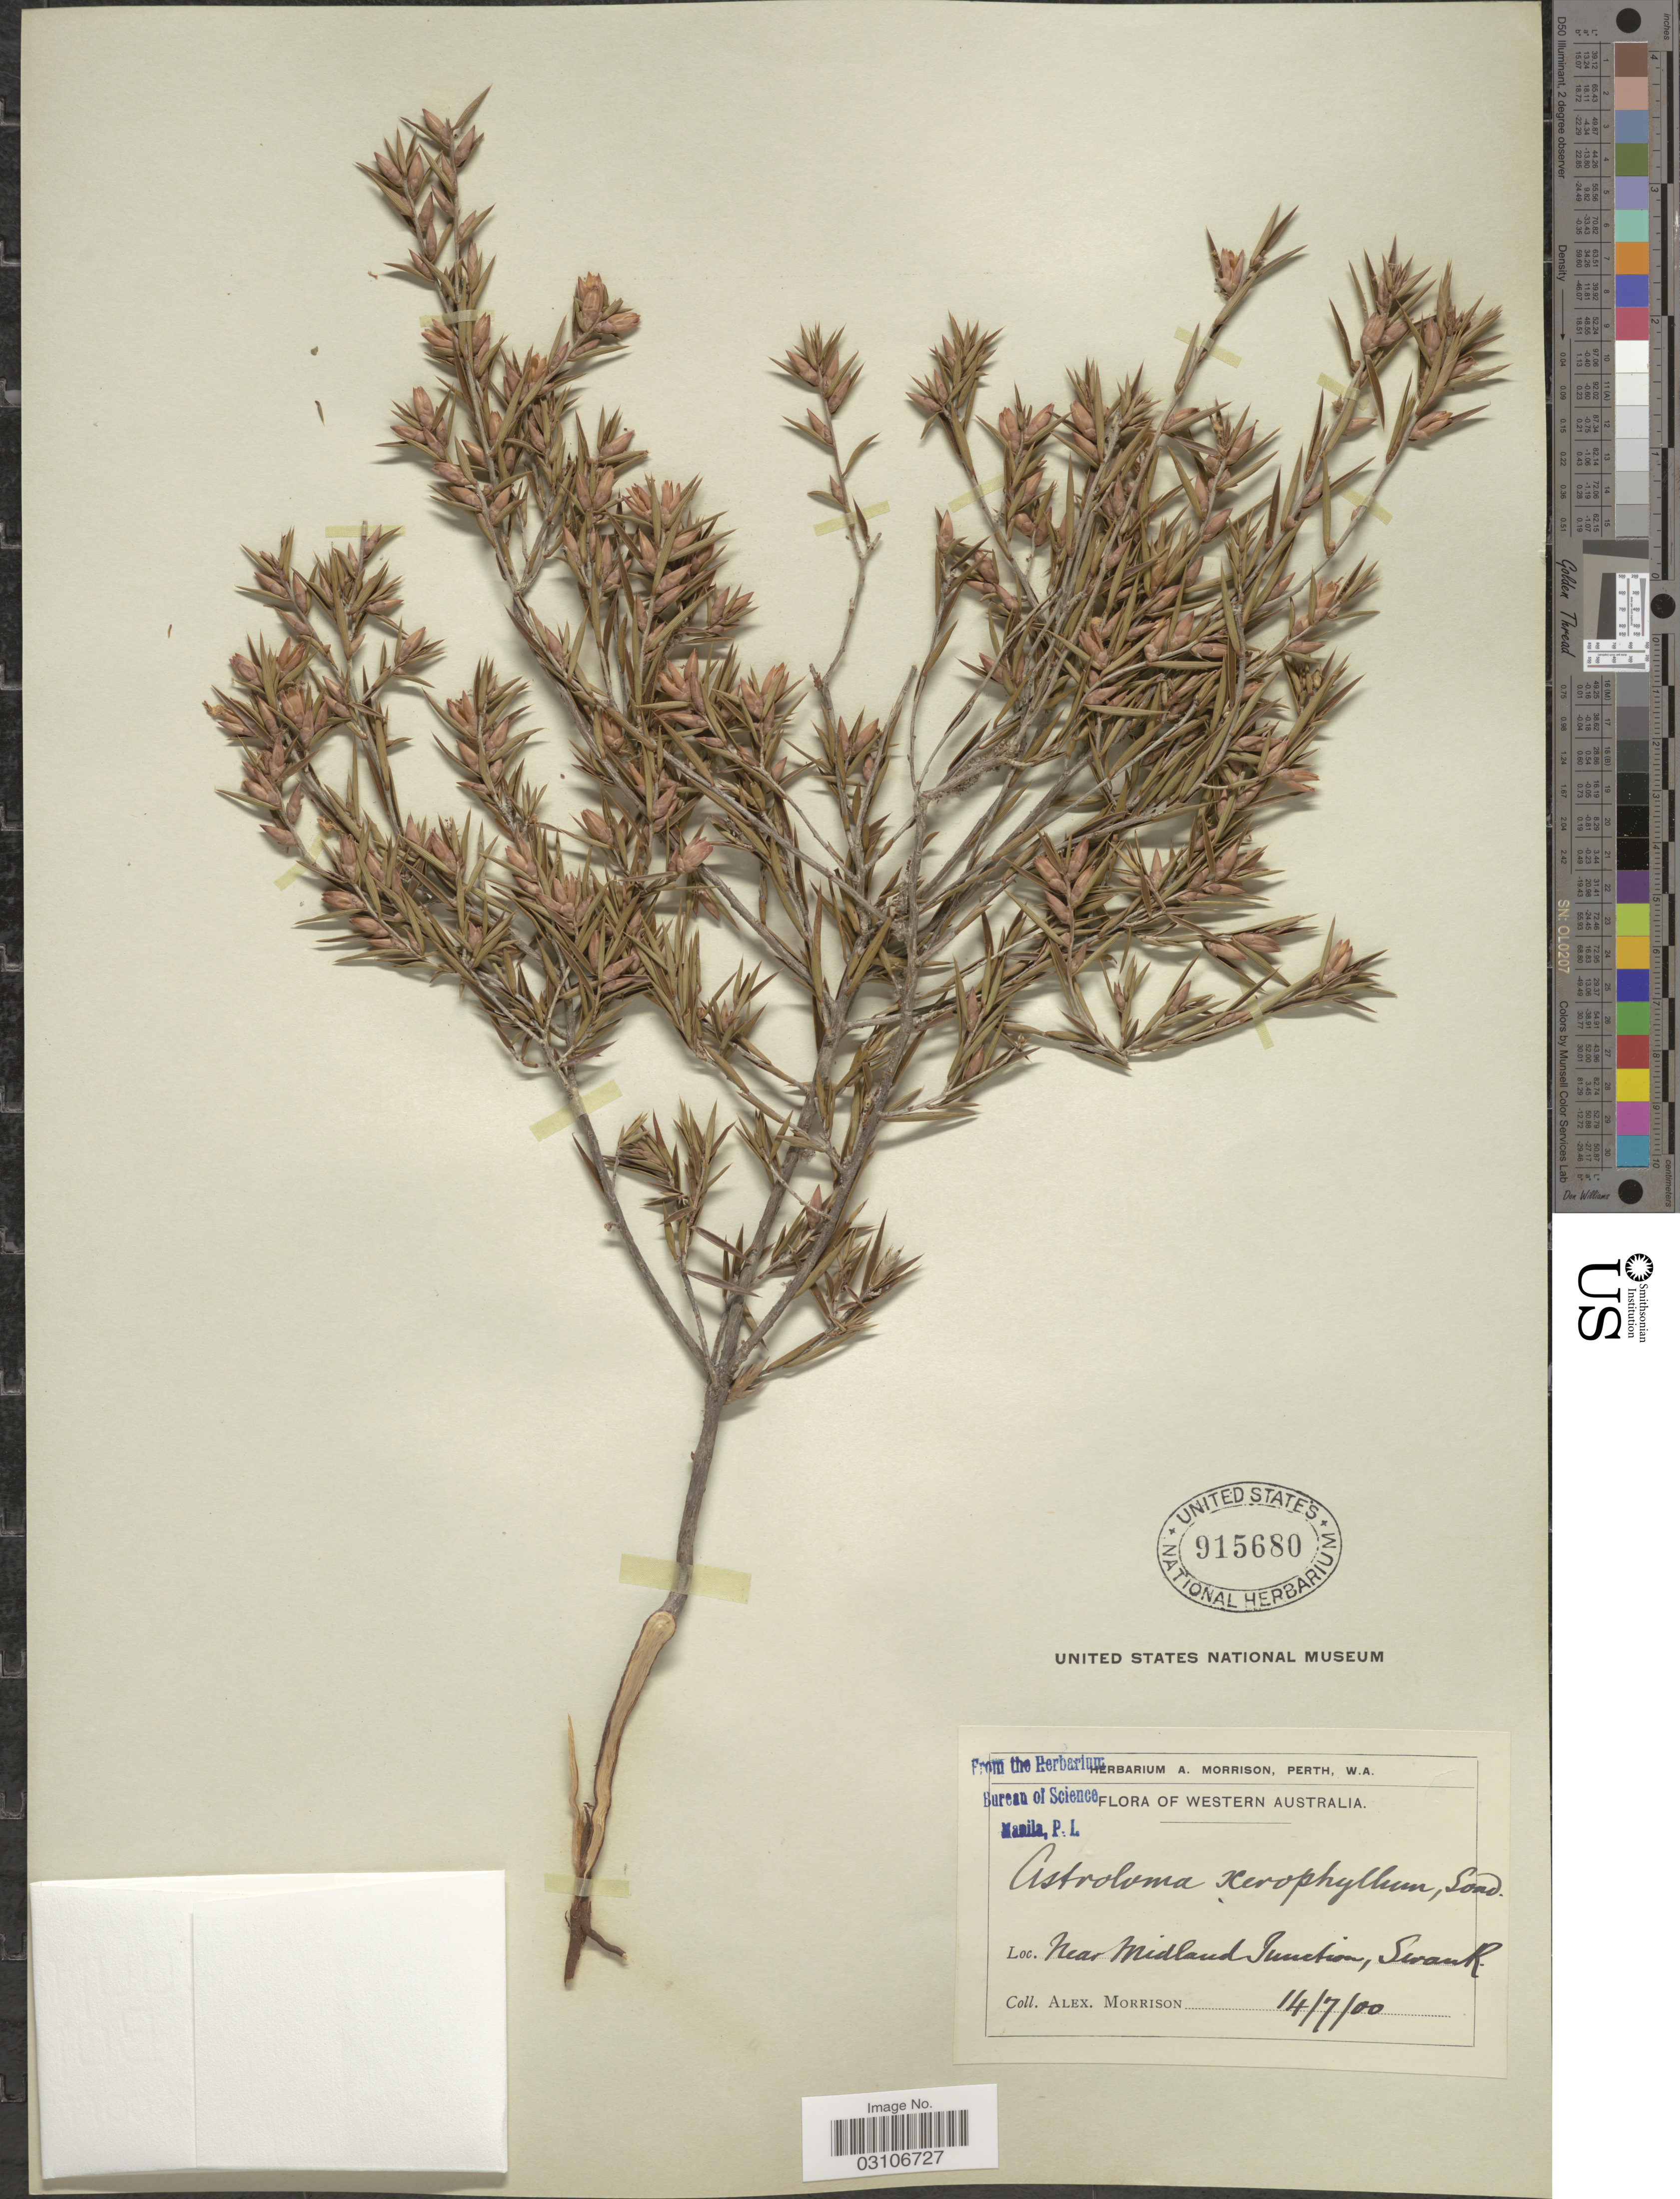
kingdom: Plantae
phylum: Tracheophyta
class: Magnoliopsida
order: Ericales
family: Ericaceae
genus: Astroloma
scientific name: Astroloma xerophyllum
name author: Sond.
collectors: A. Morrison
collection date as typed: Transcribed d/m/y: 14/7/0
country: Australia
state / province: Western Australia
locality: Near Midland Junction, Swan R.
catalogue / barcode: US 915680